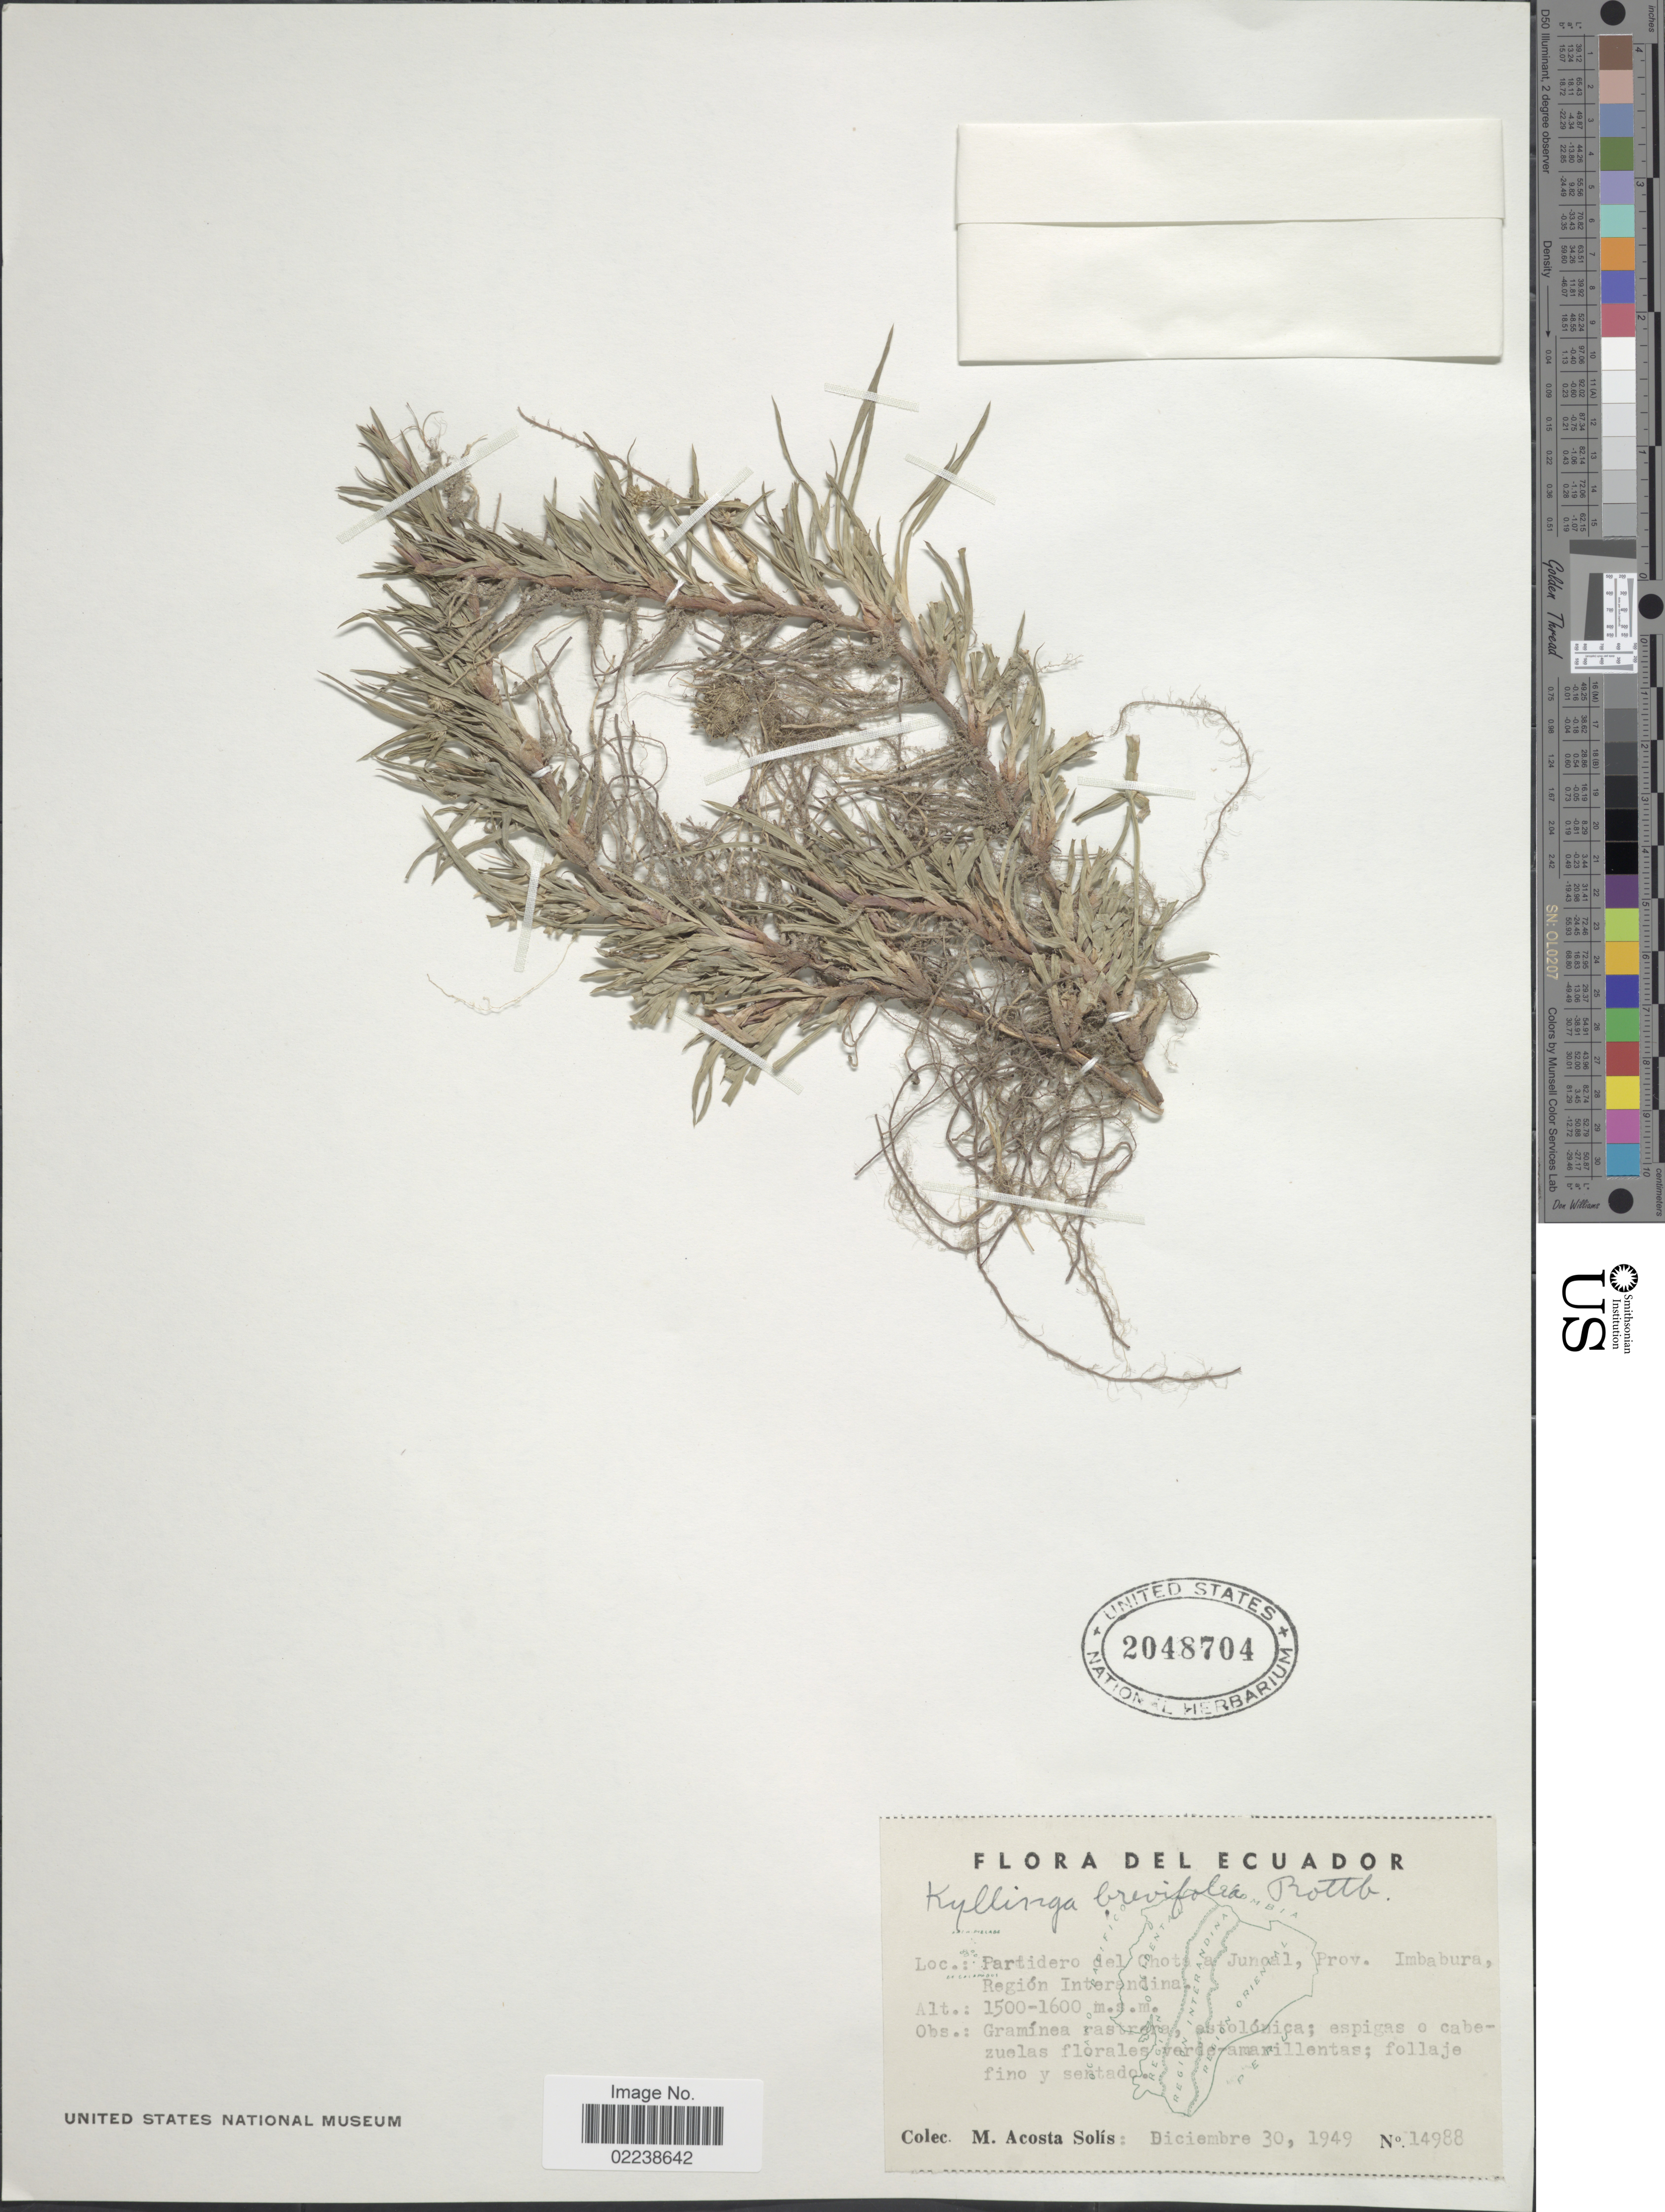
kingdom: Plantae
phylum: Tracheophyta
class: Liliopsida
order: Poales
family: Cyperaceae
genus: Cyperus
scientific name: Cyperus brevifolius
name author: (Rottb.) Hassk.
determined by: Strong, M. T., (US), Smithsonian Institution - National Museum of Natural History (UNITED STATES)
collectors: M. Acosta Solis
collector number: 14988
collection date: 1949-12-30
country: Ecuador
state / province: Imbabura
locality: Partidero del Chota a Juncal, Prov. Imbabura, Region Interandina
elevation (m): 1500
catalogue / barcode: US 2048704